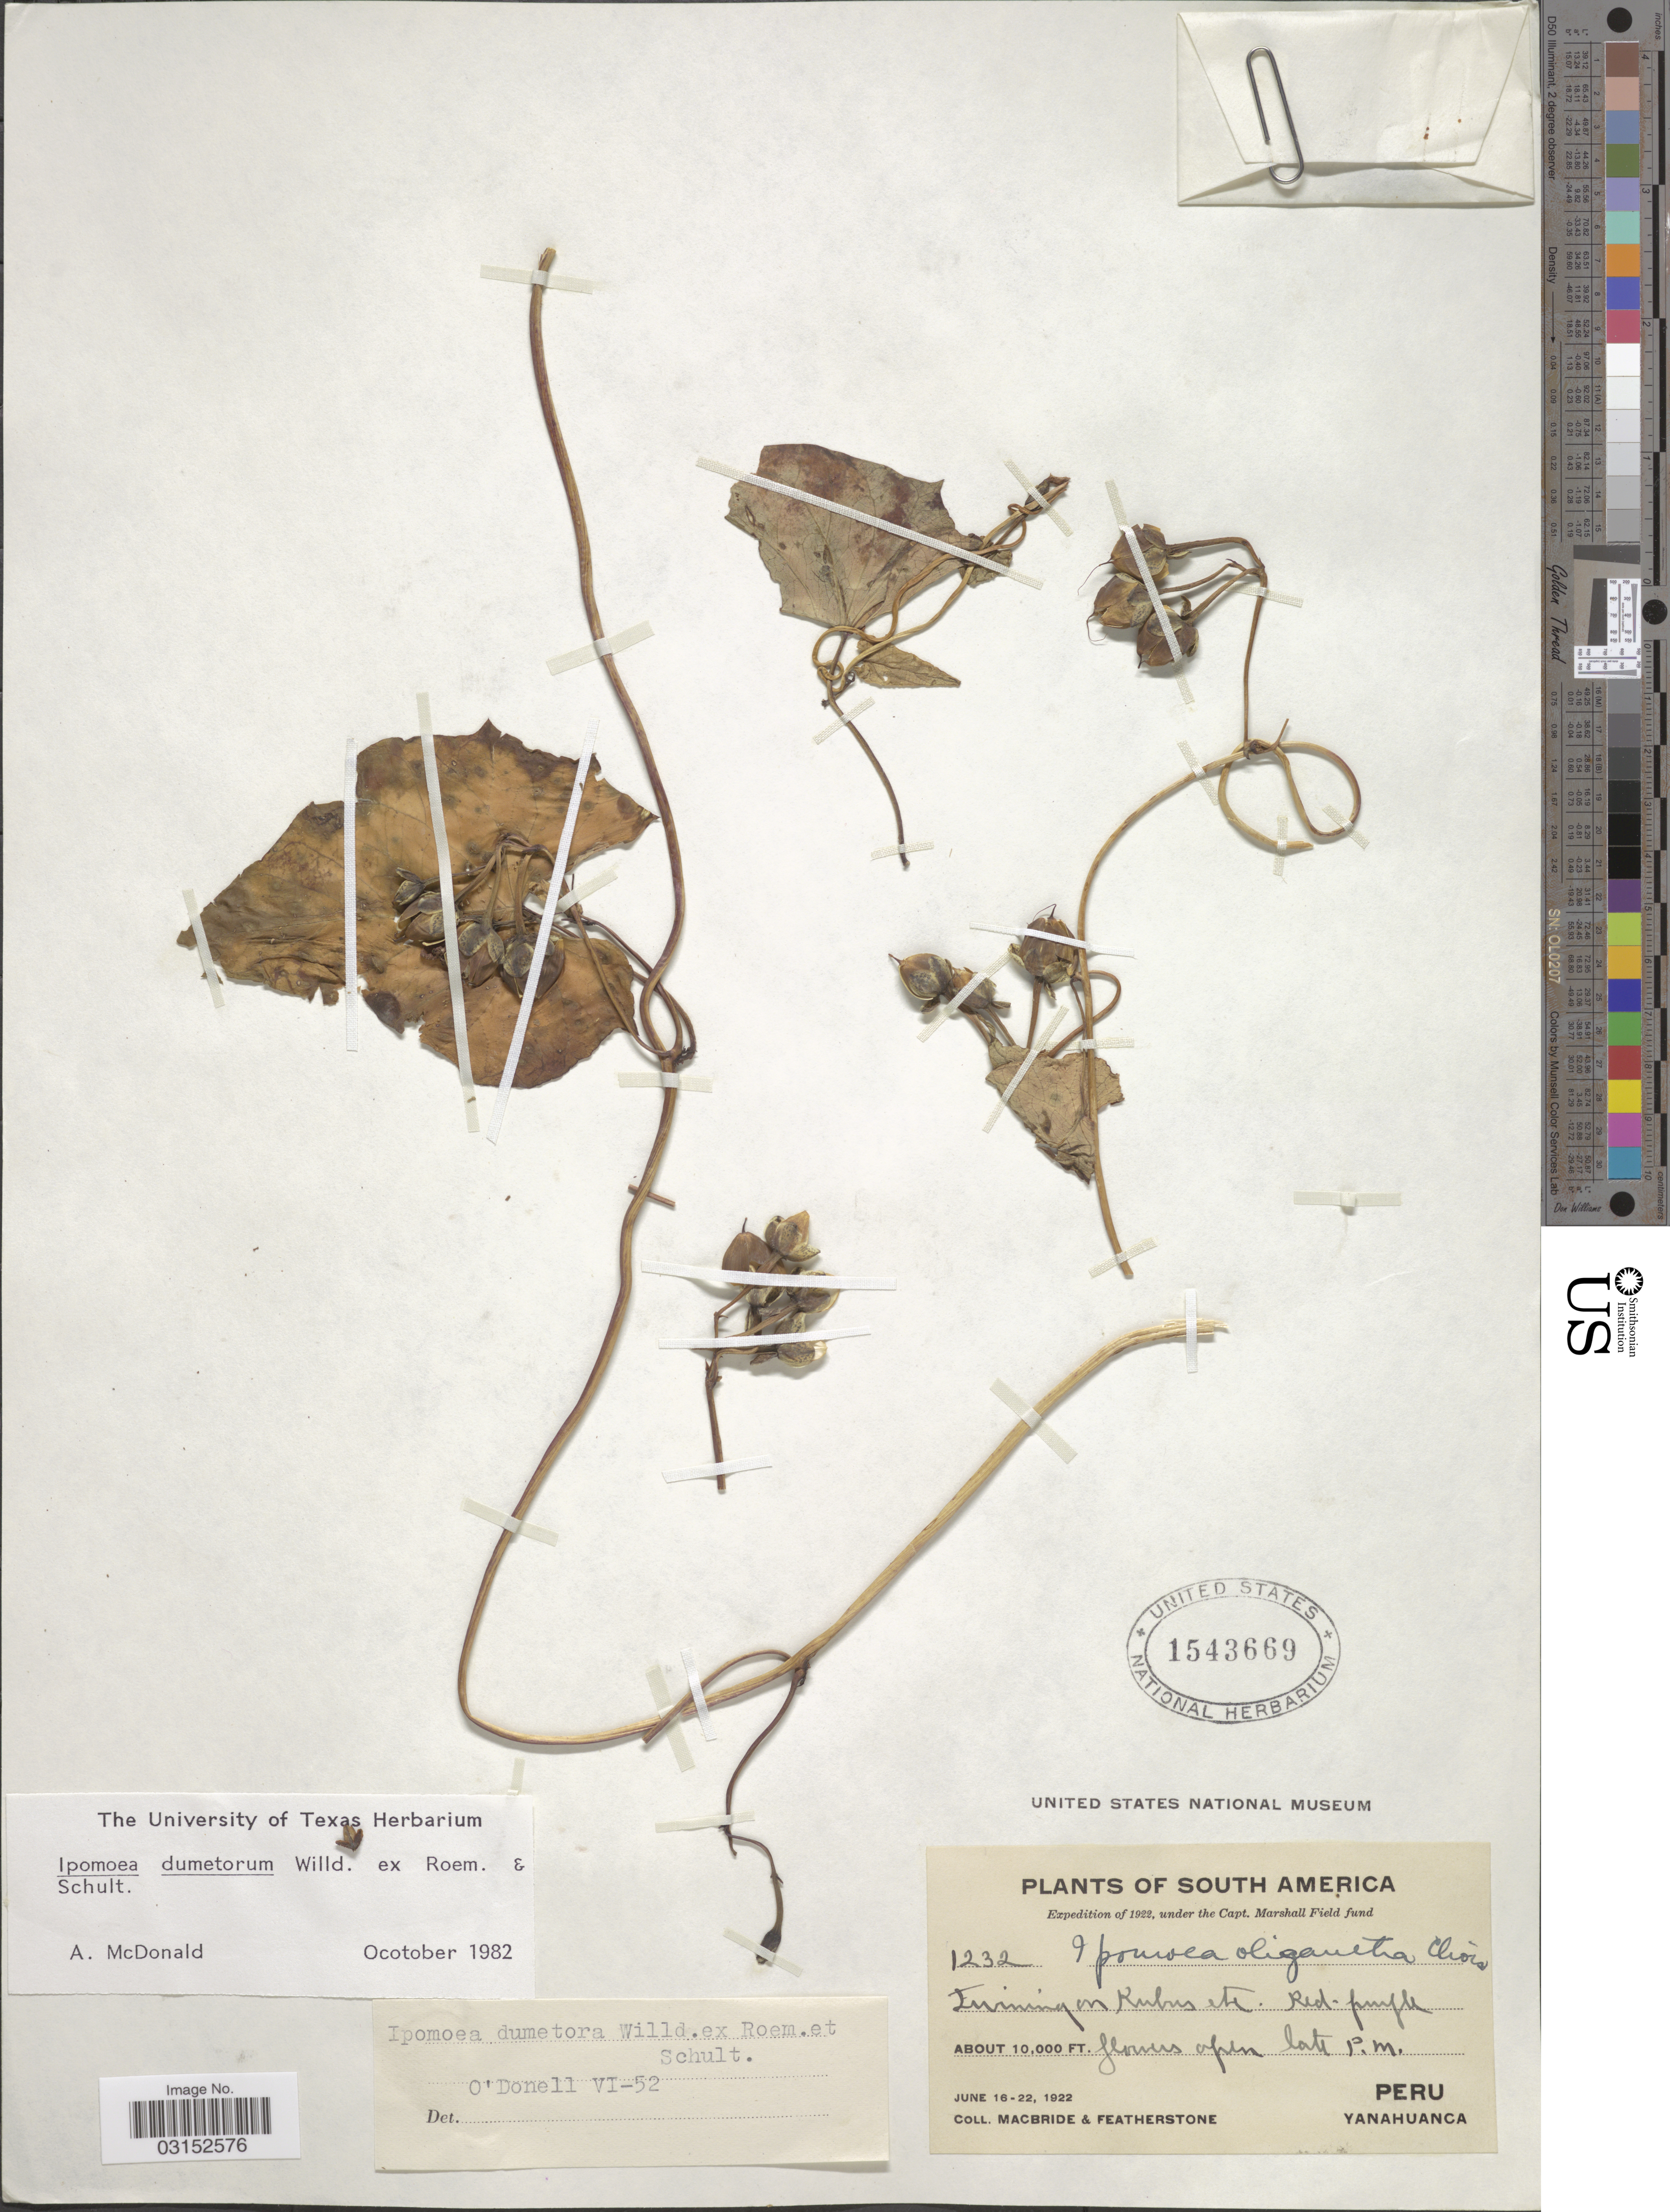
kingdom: Plantae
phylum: Tracheophyta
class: Magnoliopsida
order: Solanales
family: Convolvulaceae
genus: Ipomoea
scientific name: Ipomoea dumetorum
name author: Willd.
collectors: Macbride, -- & -. Featherstone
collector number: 1232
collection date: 1922-06-16/1922-06-22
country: Peru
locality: Yanahuanca.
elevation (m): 3048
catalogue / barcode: US 1543669